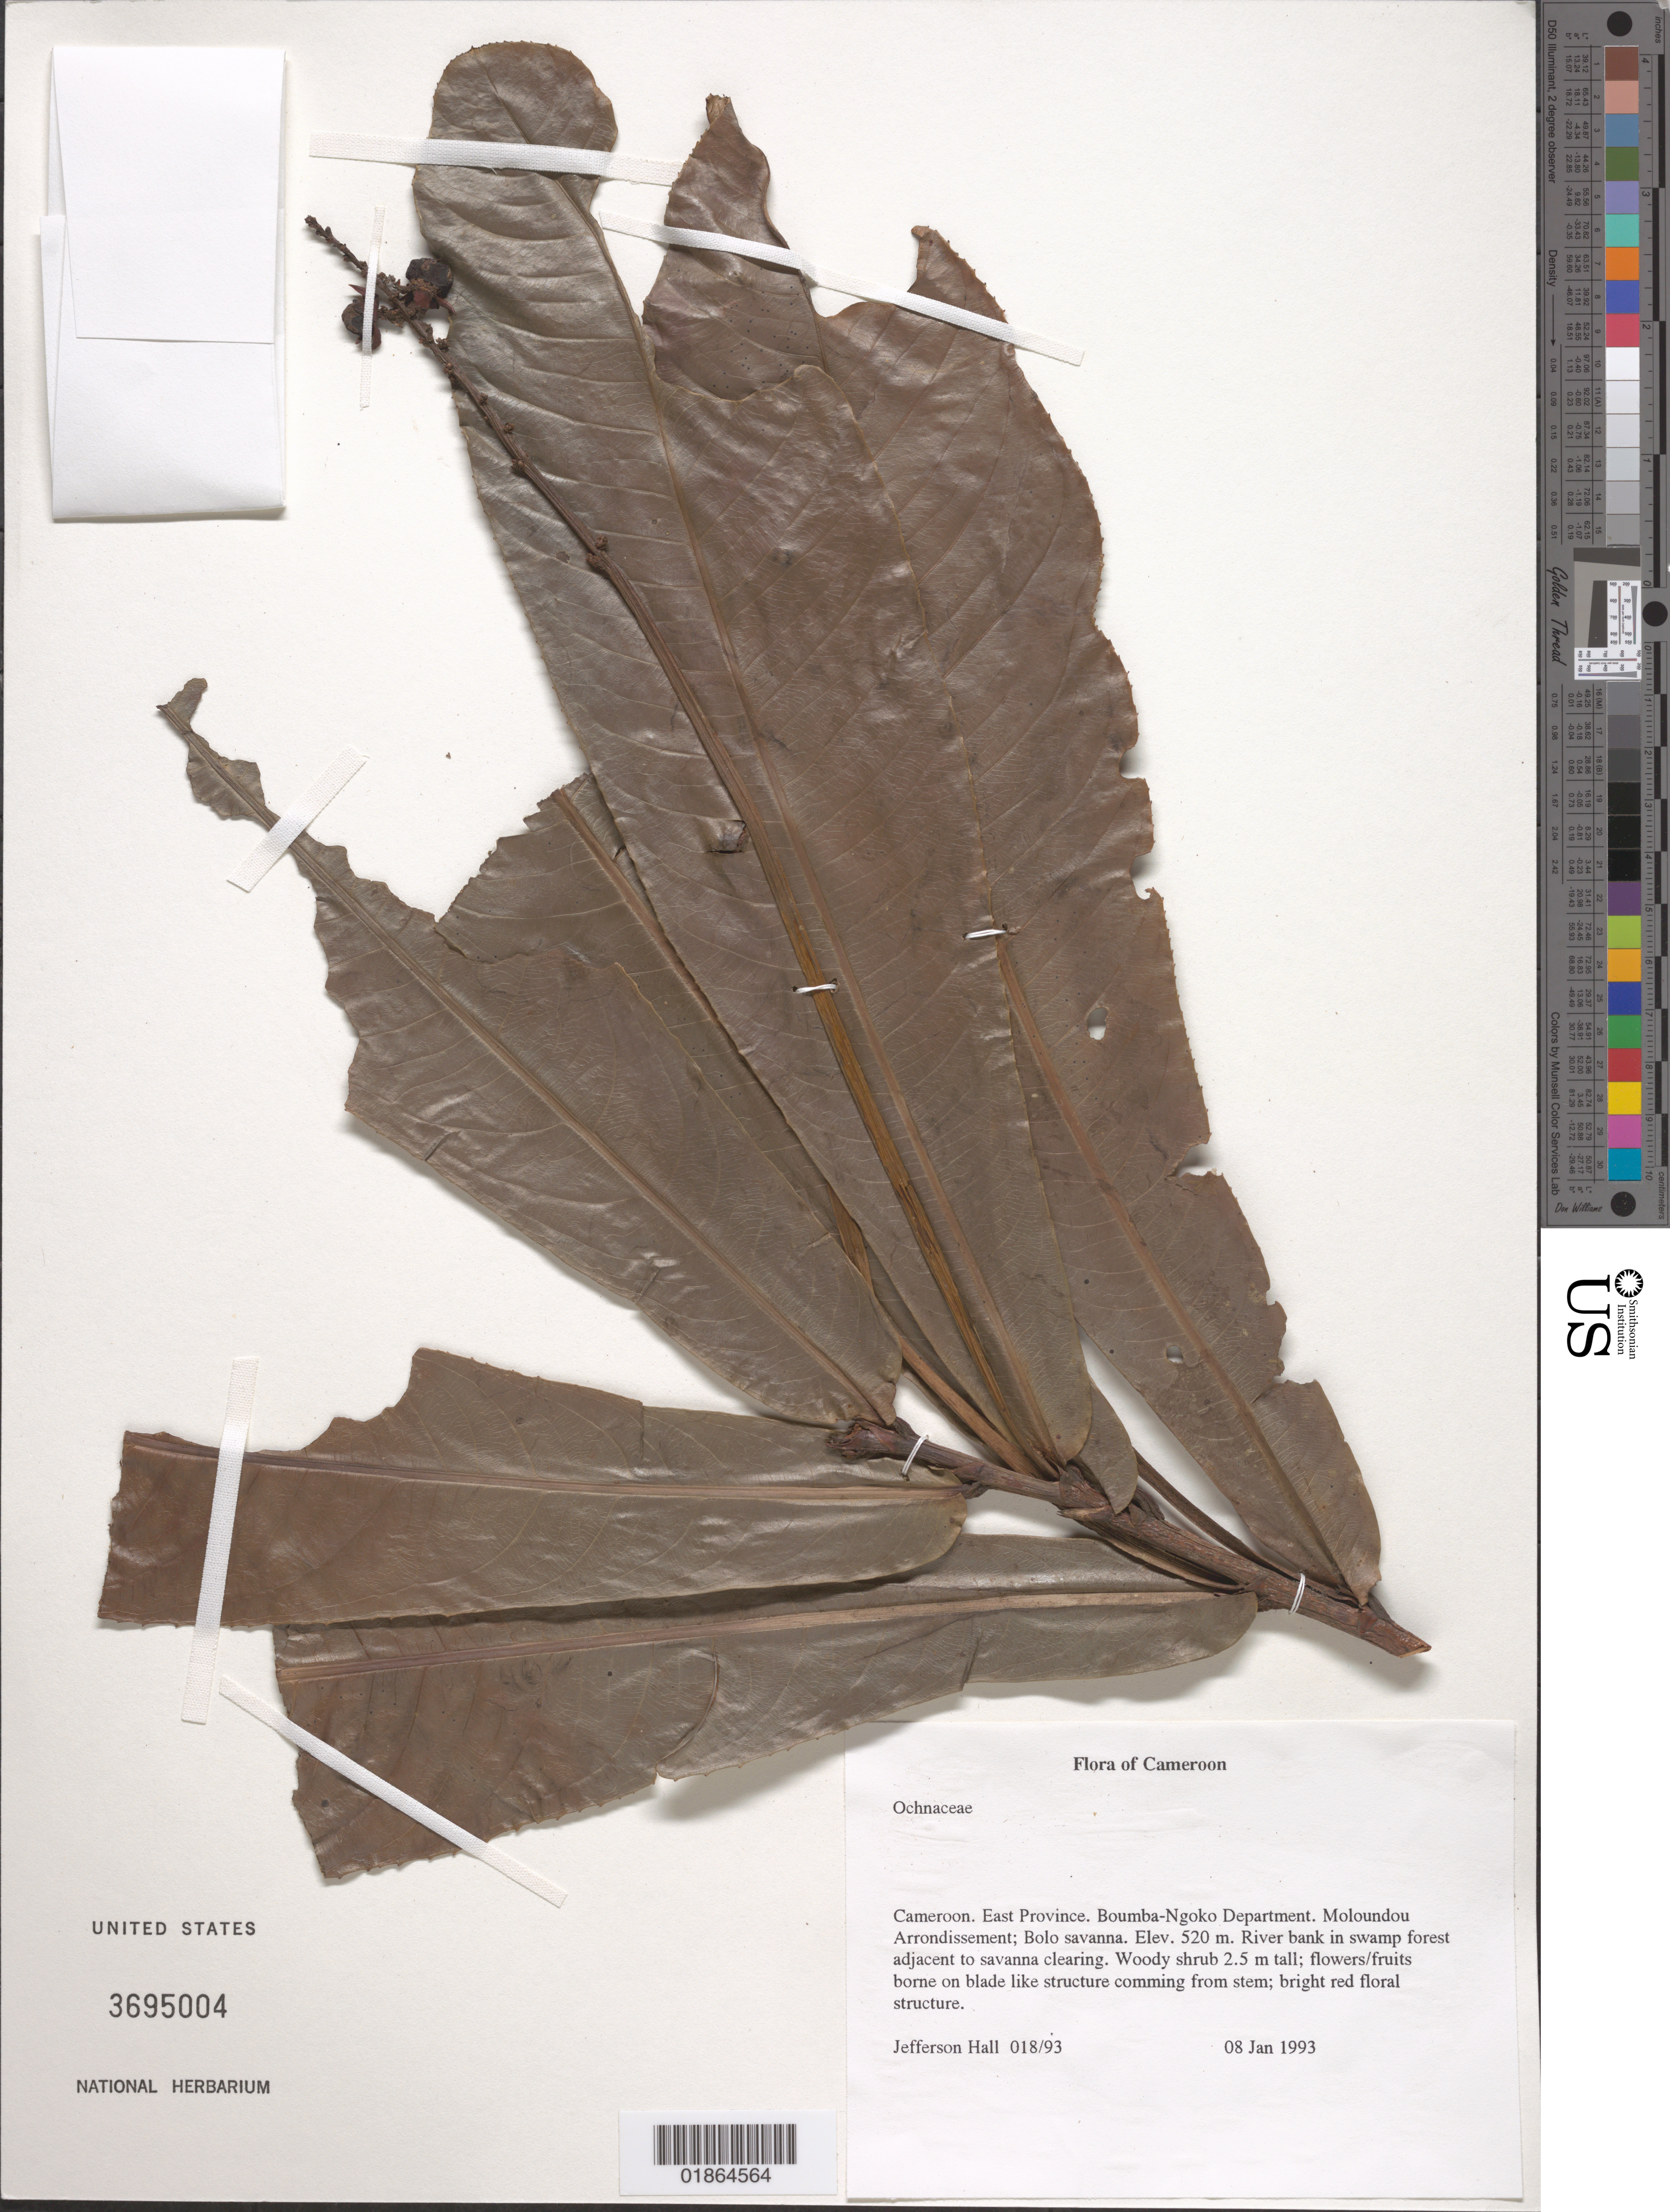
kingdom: Plantae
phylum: Tracheophyta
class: Magnoliopsida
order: Malpighiales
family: Ochnaceae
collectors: J. Hall & -. Edouard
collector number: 018/93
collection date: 1993-01-08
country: Cameroon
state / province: Est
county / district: Boumba-ngoko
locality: Moloundou Arrondissement; Bolo savanna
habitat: River bank in swamp forest adjacent to savanna clearing.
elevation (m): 520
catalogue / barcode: US 3695004